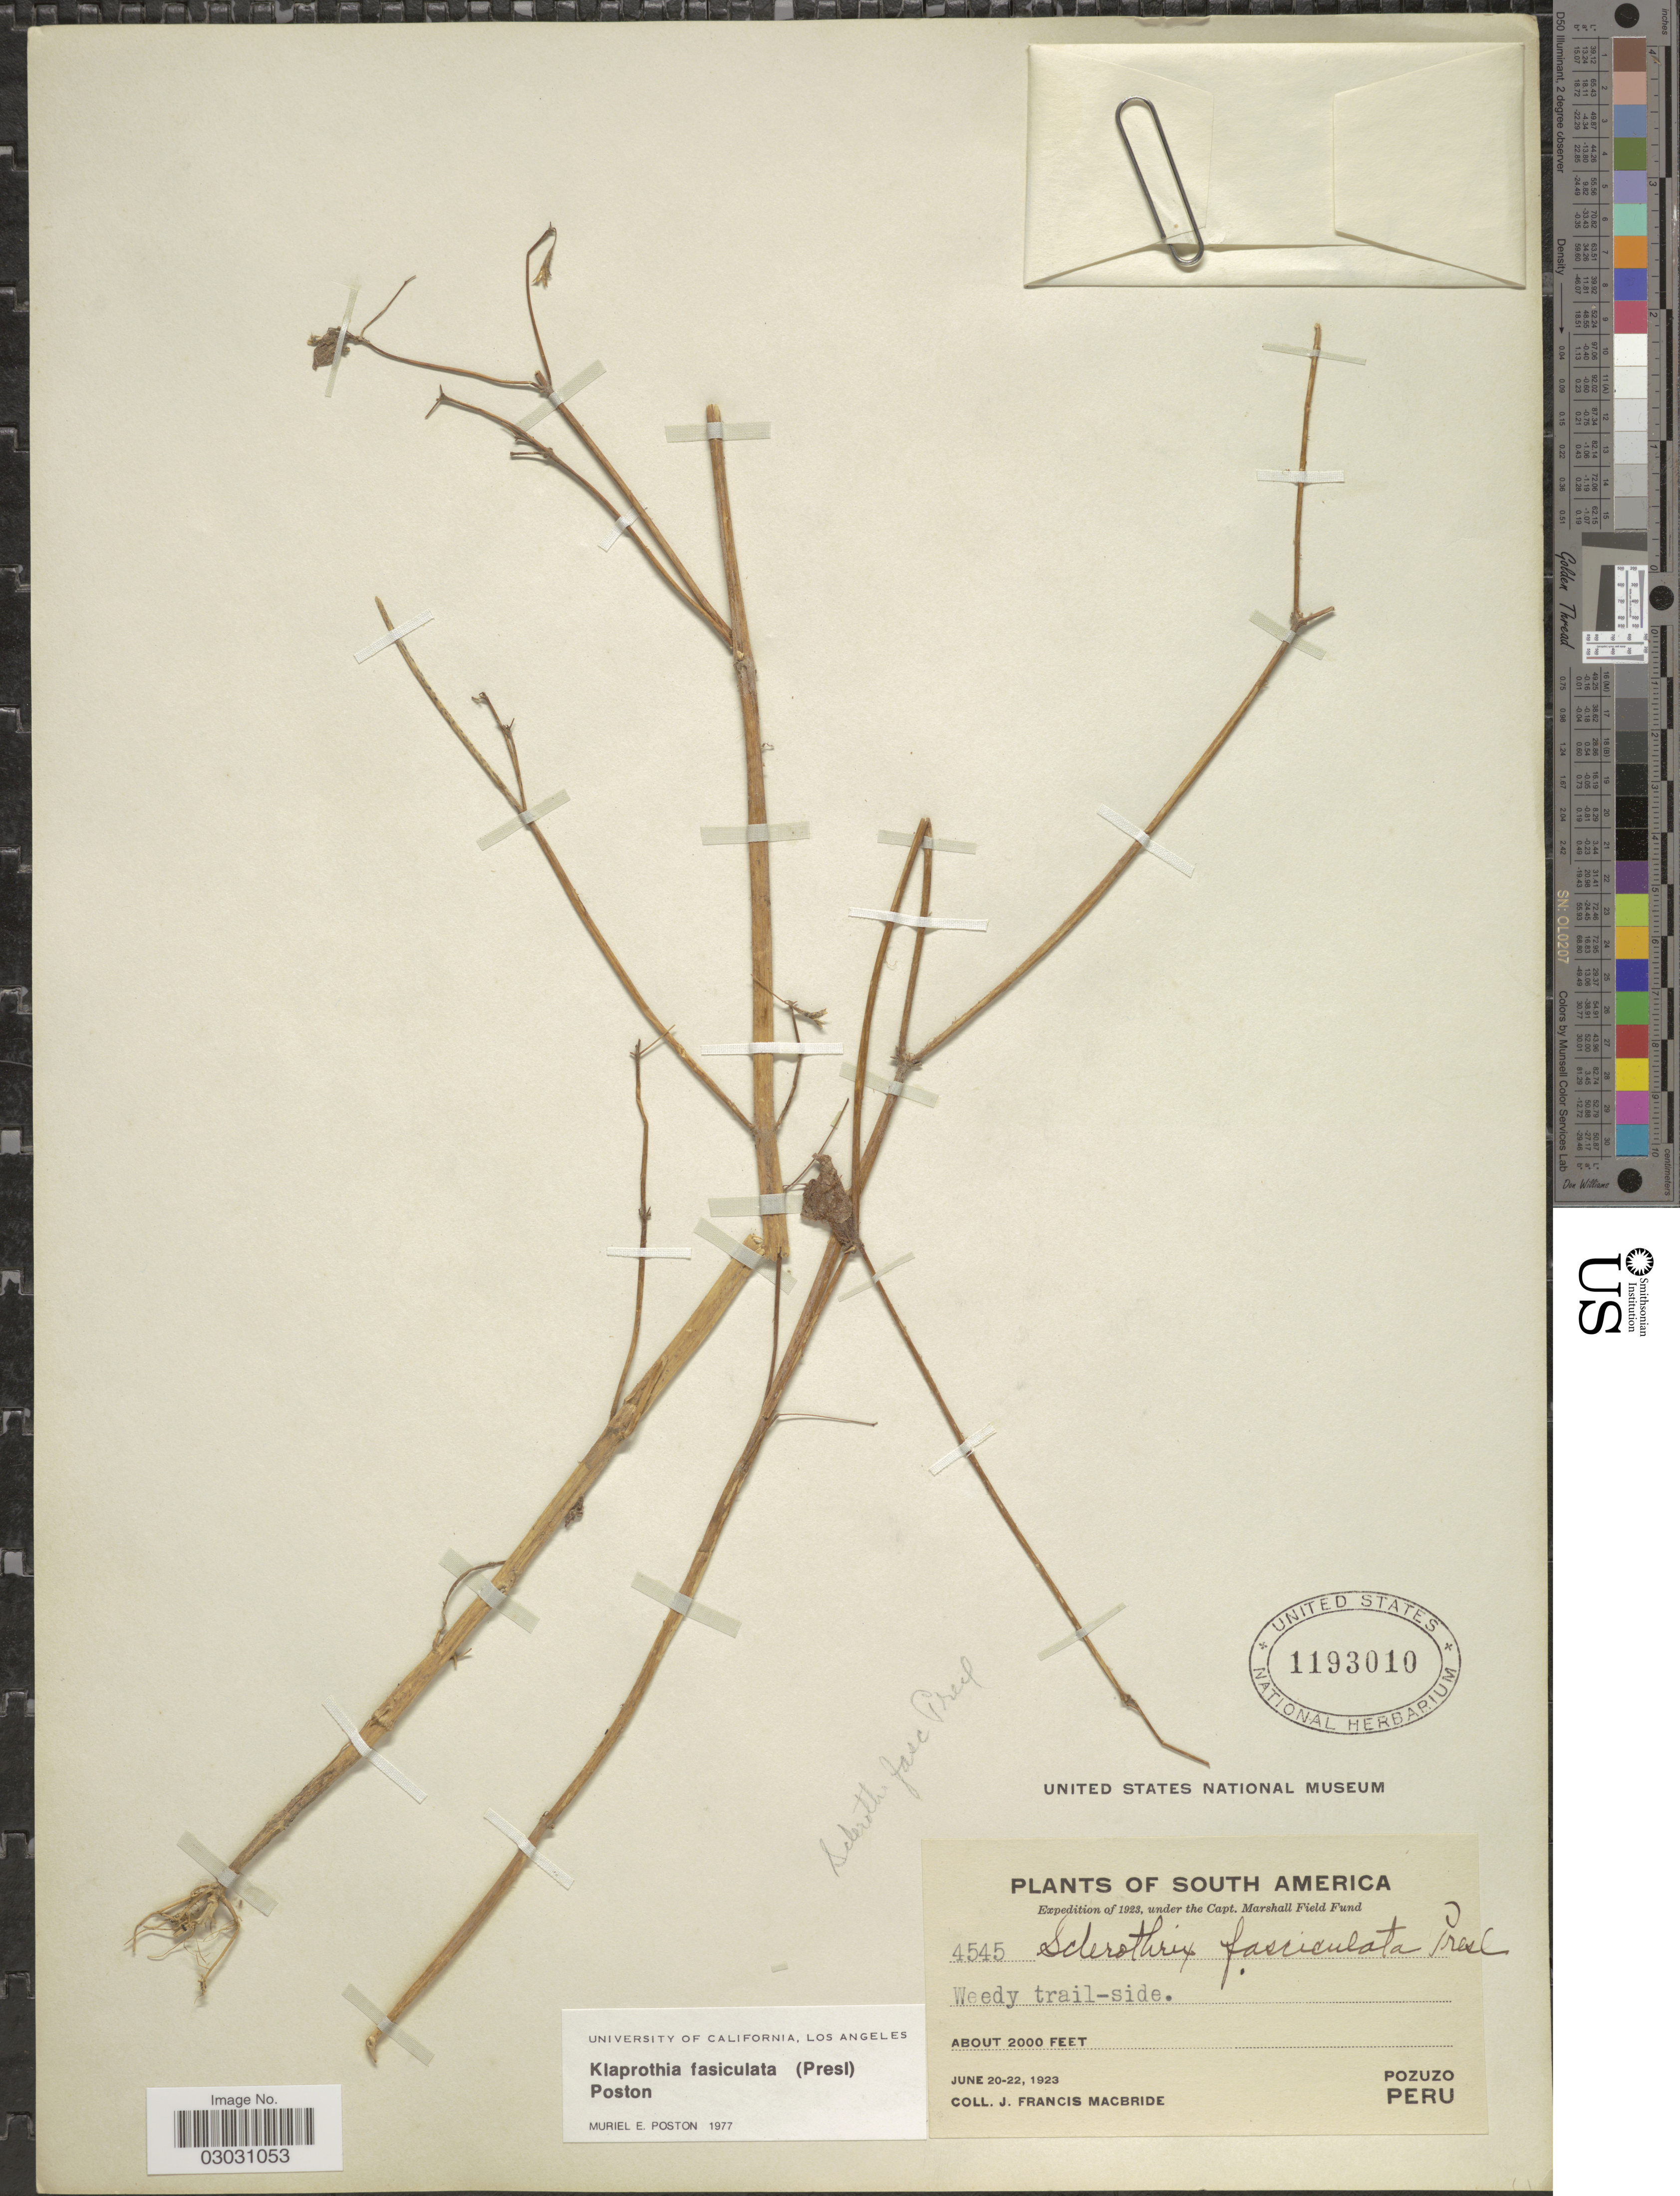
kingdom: Plantae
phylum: Tracheophyta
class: Magnoliopsida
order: Cornales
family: Loasaceae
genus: Klaprothia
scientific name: Klaprothia fasciculata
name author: (C. Presl) Poston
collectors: J. F. Macbride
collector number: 4545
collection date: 1923-06-20/1923-06-22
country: Peru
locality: Pozuzo.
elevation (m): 610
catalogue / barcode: US 1193010